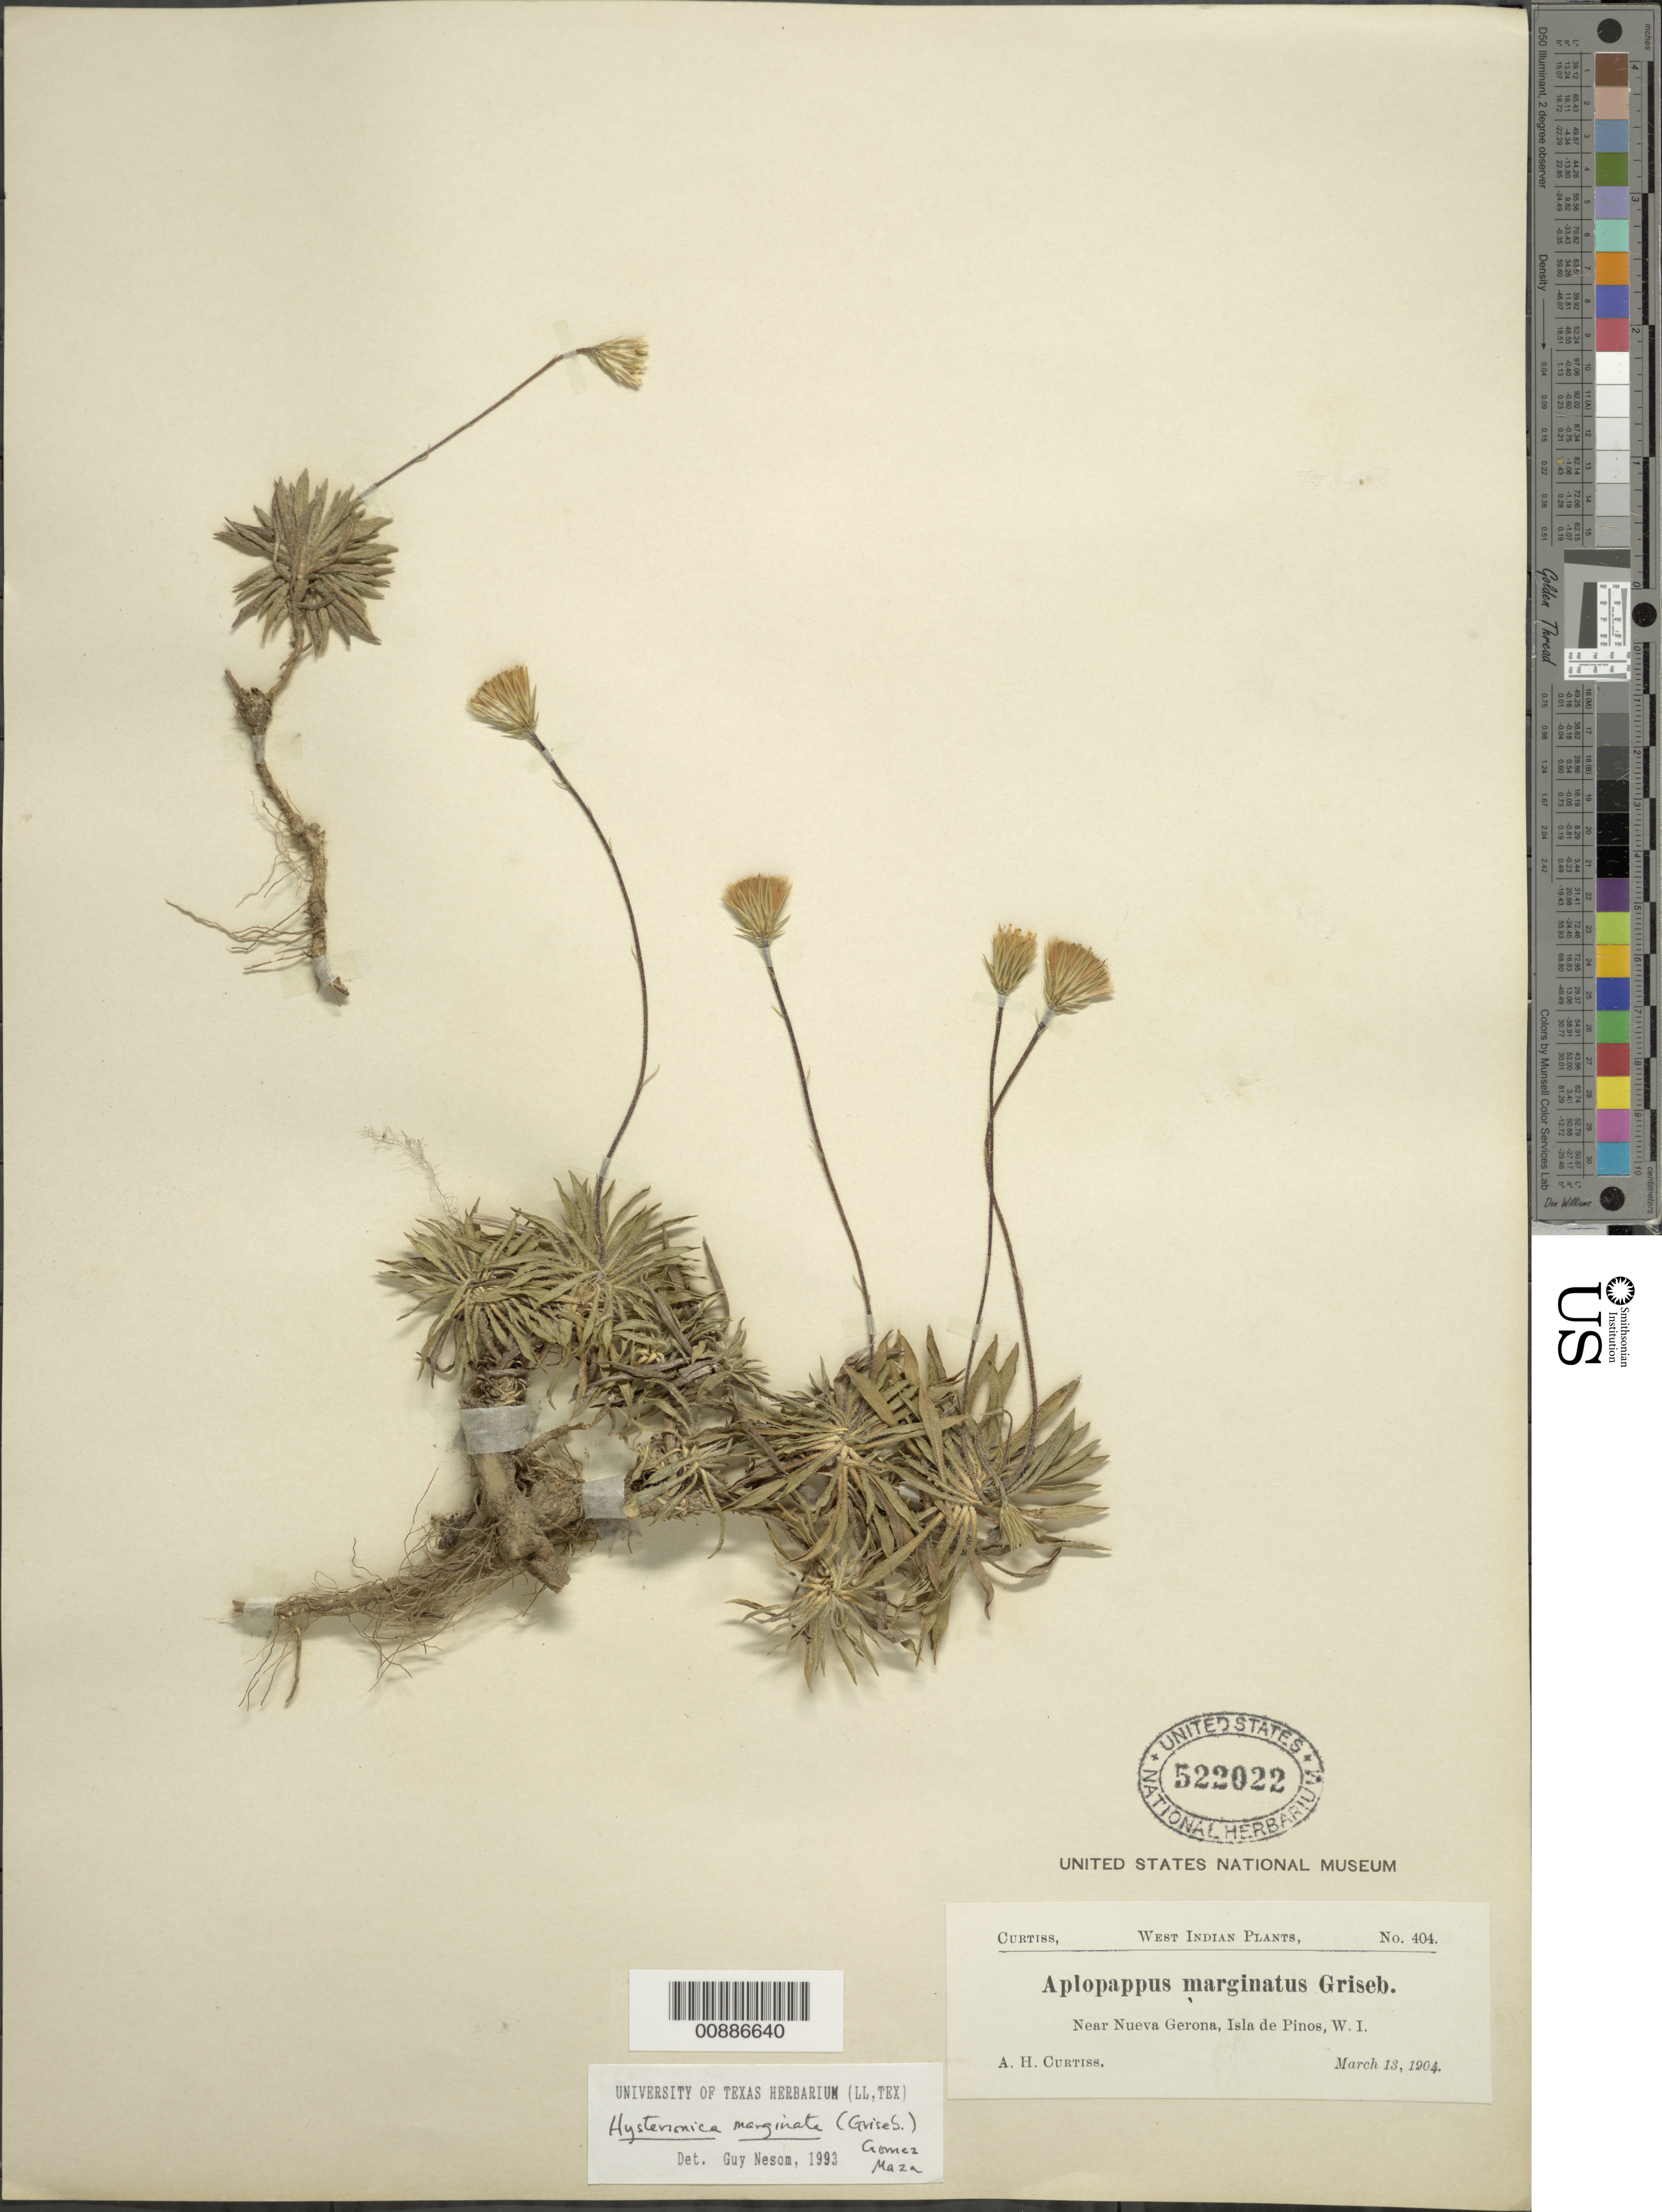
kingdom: Plantae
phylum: Tracheophyta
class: Magnoliopsida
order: Asterales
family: Asteraceae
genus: Neja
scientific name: Neja marginata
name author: (Griseb.) G.L. Nesom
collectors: A. H. Curtiss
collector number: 404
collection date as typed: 13 Mar 1904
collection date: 1904-03-13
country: Cuba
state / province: Isla de La Juventud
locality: Near Nueva Gerona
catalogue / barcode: US 522022